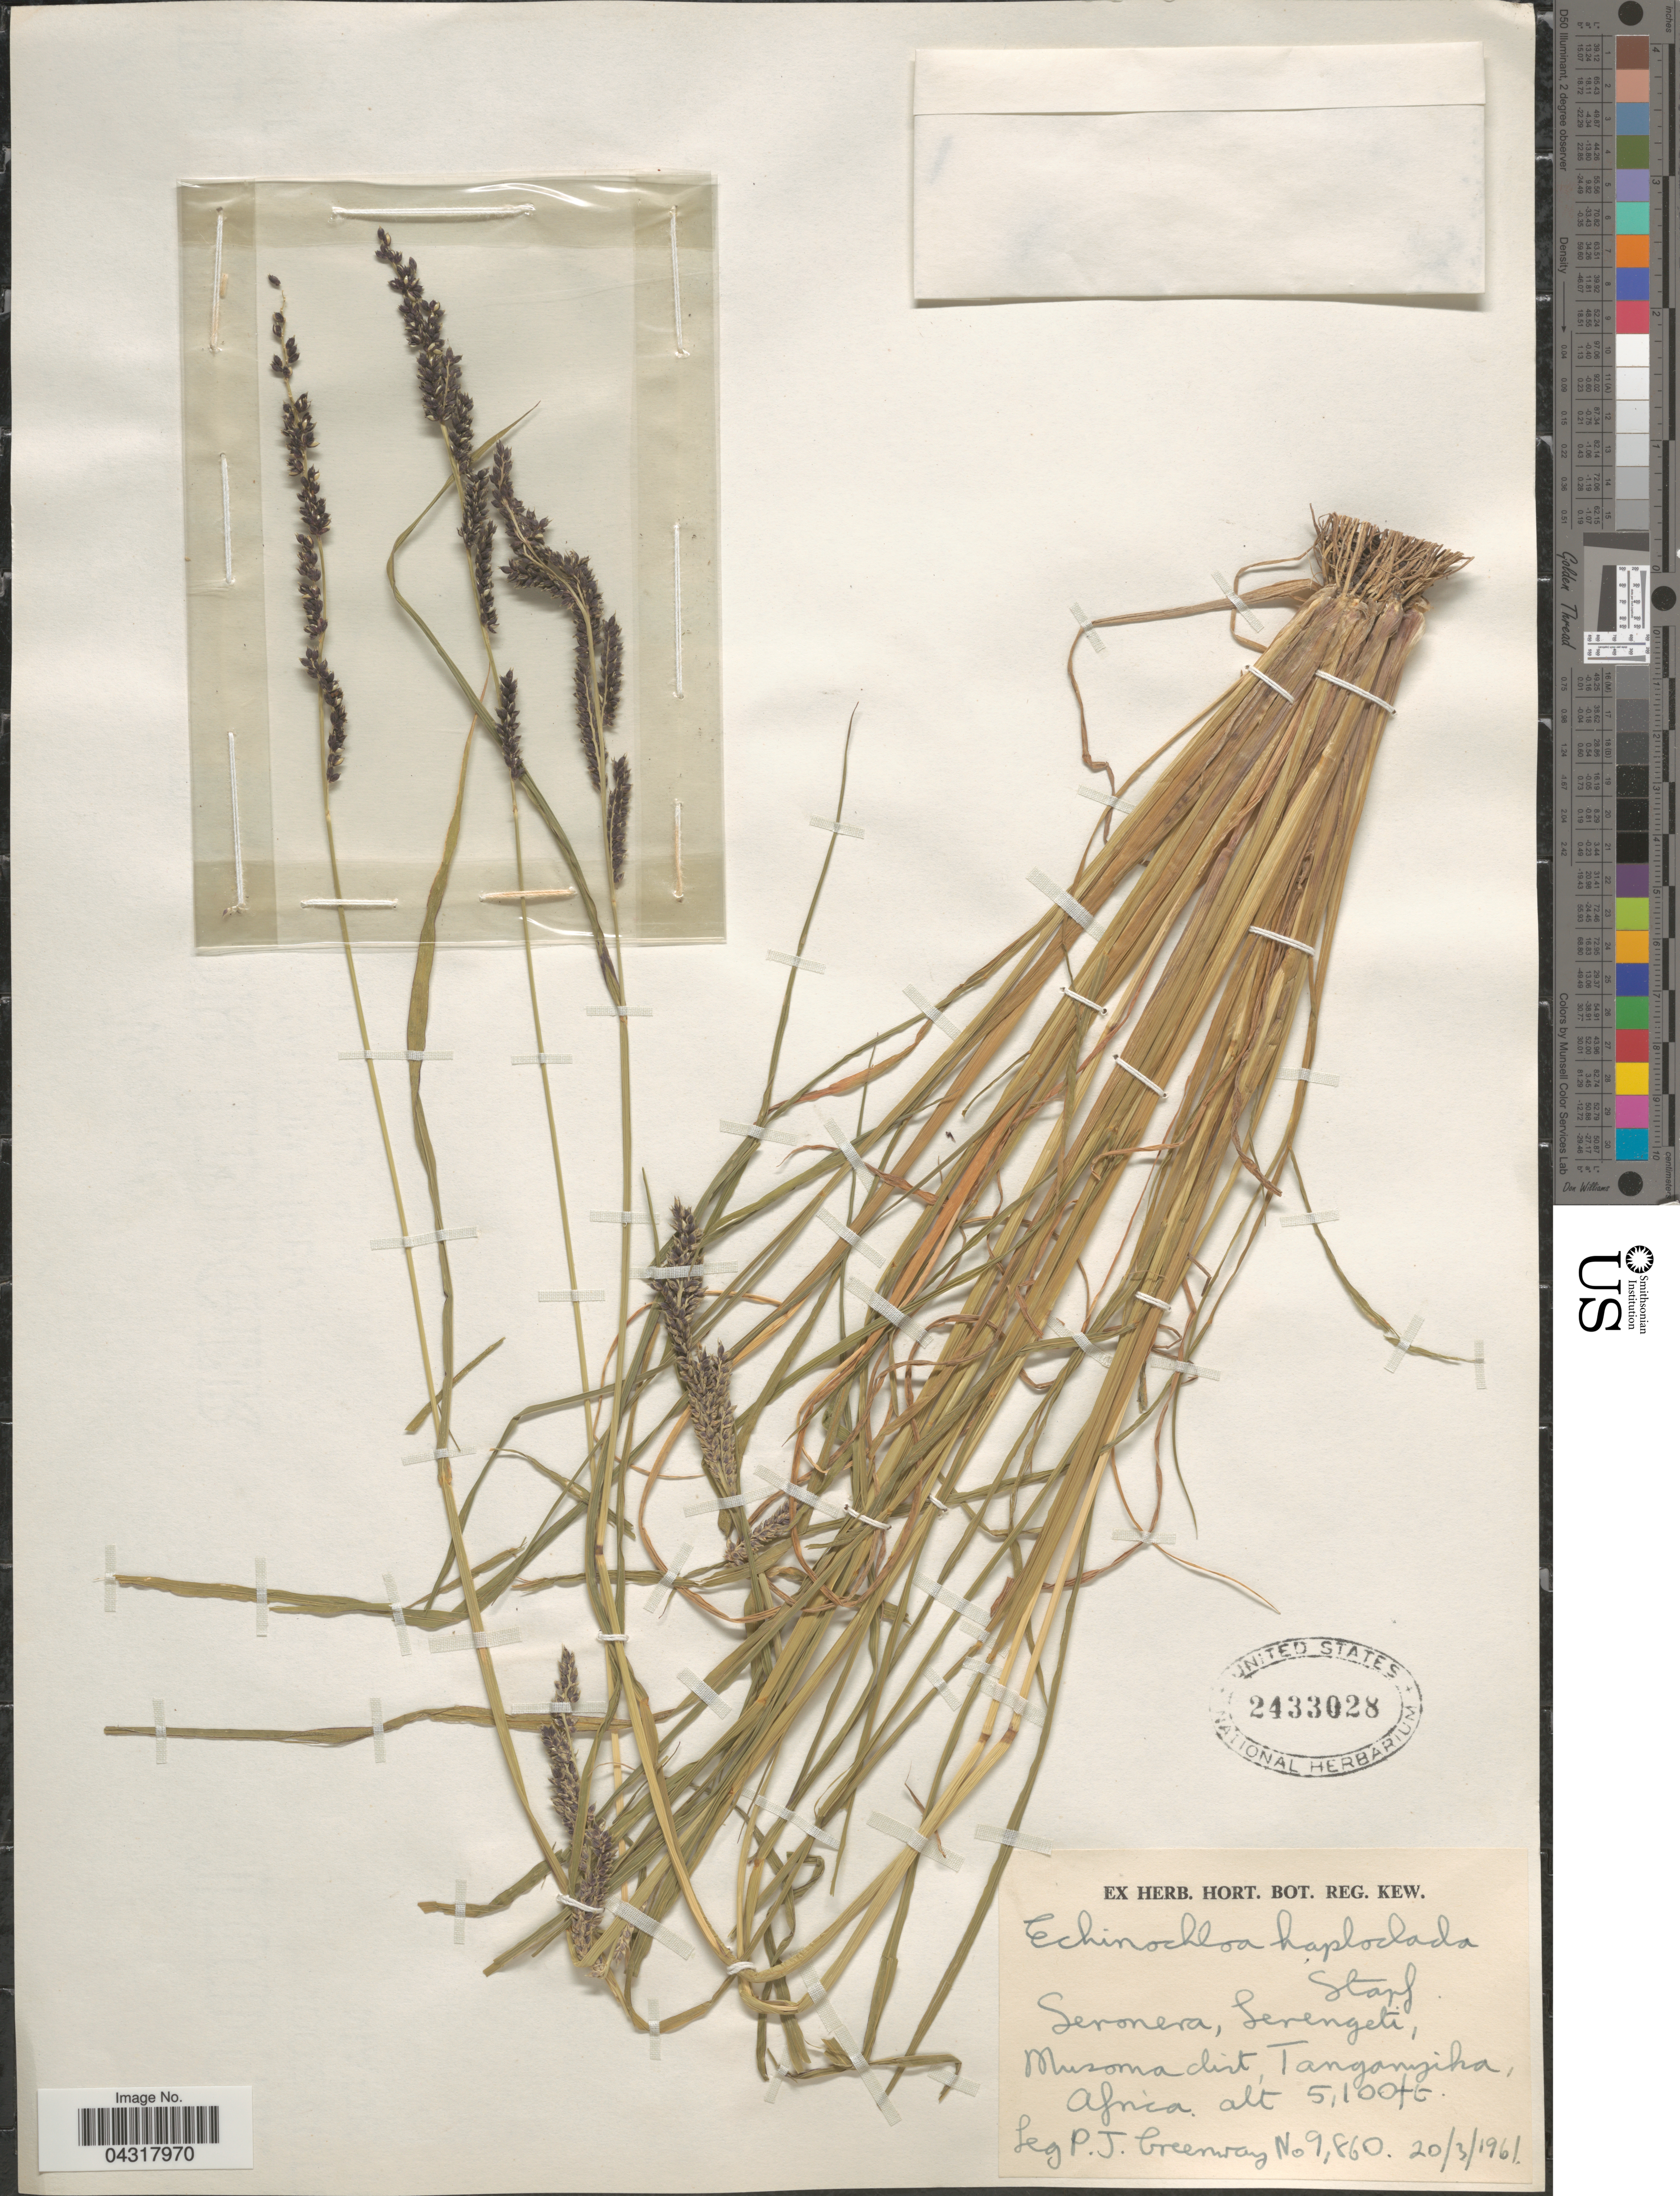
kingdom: Plantae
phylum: Tracheophyta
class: Liliopsida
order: Poales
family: Poaceae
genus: Echinochloa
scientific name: Echinochloa haploclada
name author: (Stapf) Stapf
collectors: P. J. Greenway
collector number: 9860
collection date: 1961-03-20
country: Tanzania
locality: Seronera, Serengeti, Muzoma dist, Tanganyika.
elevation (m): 1554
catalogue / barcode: US 2433028